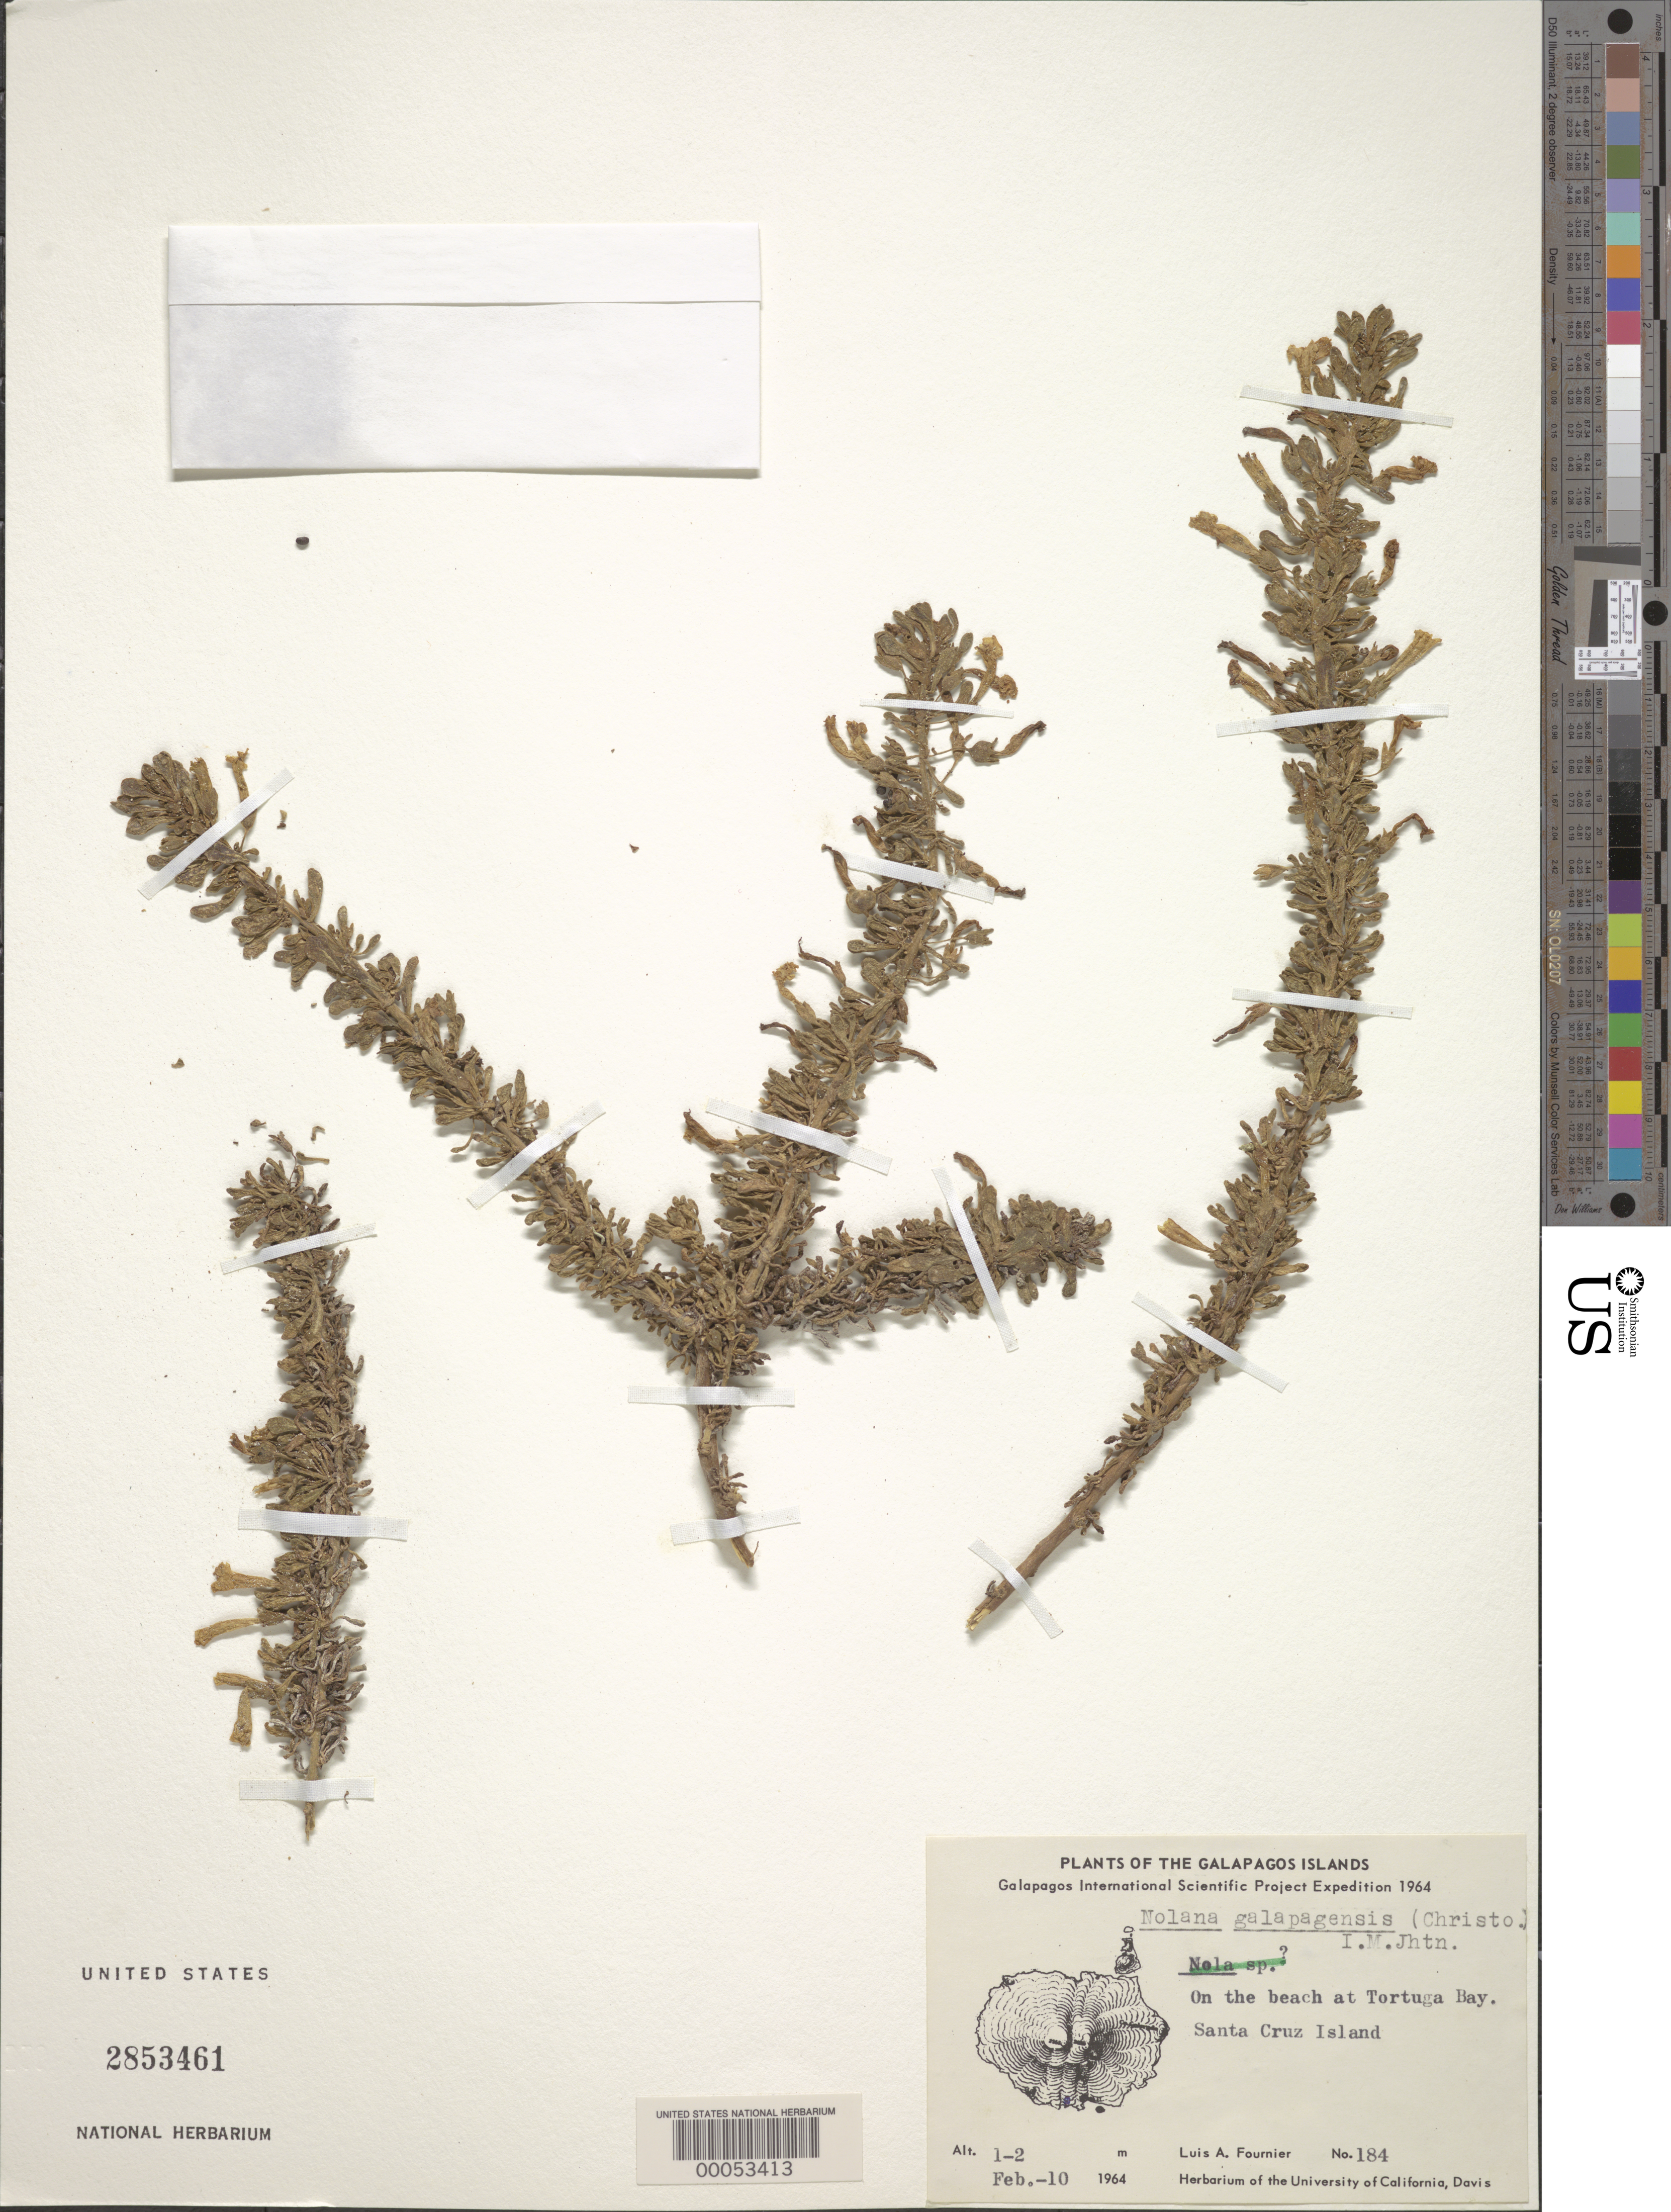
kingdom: Plantae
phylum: Tracheophyta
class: Magnoliopsida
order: Solanales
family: Solanaceae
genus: Nolana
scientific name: Nolana galapagensis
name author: (Christoph.) I.M. Johnst.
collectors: L. A. Fournier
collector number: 184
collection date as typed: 10 Feb 1964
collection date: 1964-02-10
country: Ecuador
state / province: Colón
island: Santa Cruz [Indefatigable, Chaves]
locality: On the beach at Tortuga Bay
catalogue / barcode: US 2853461